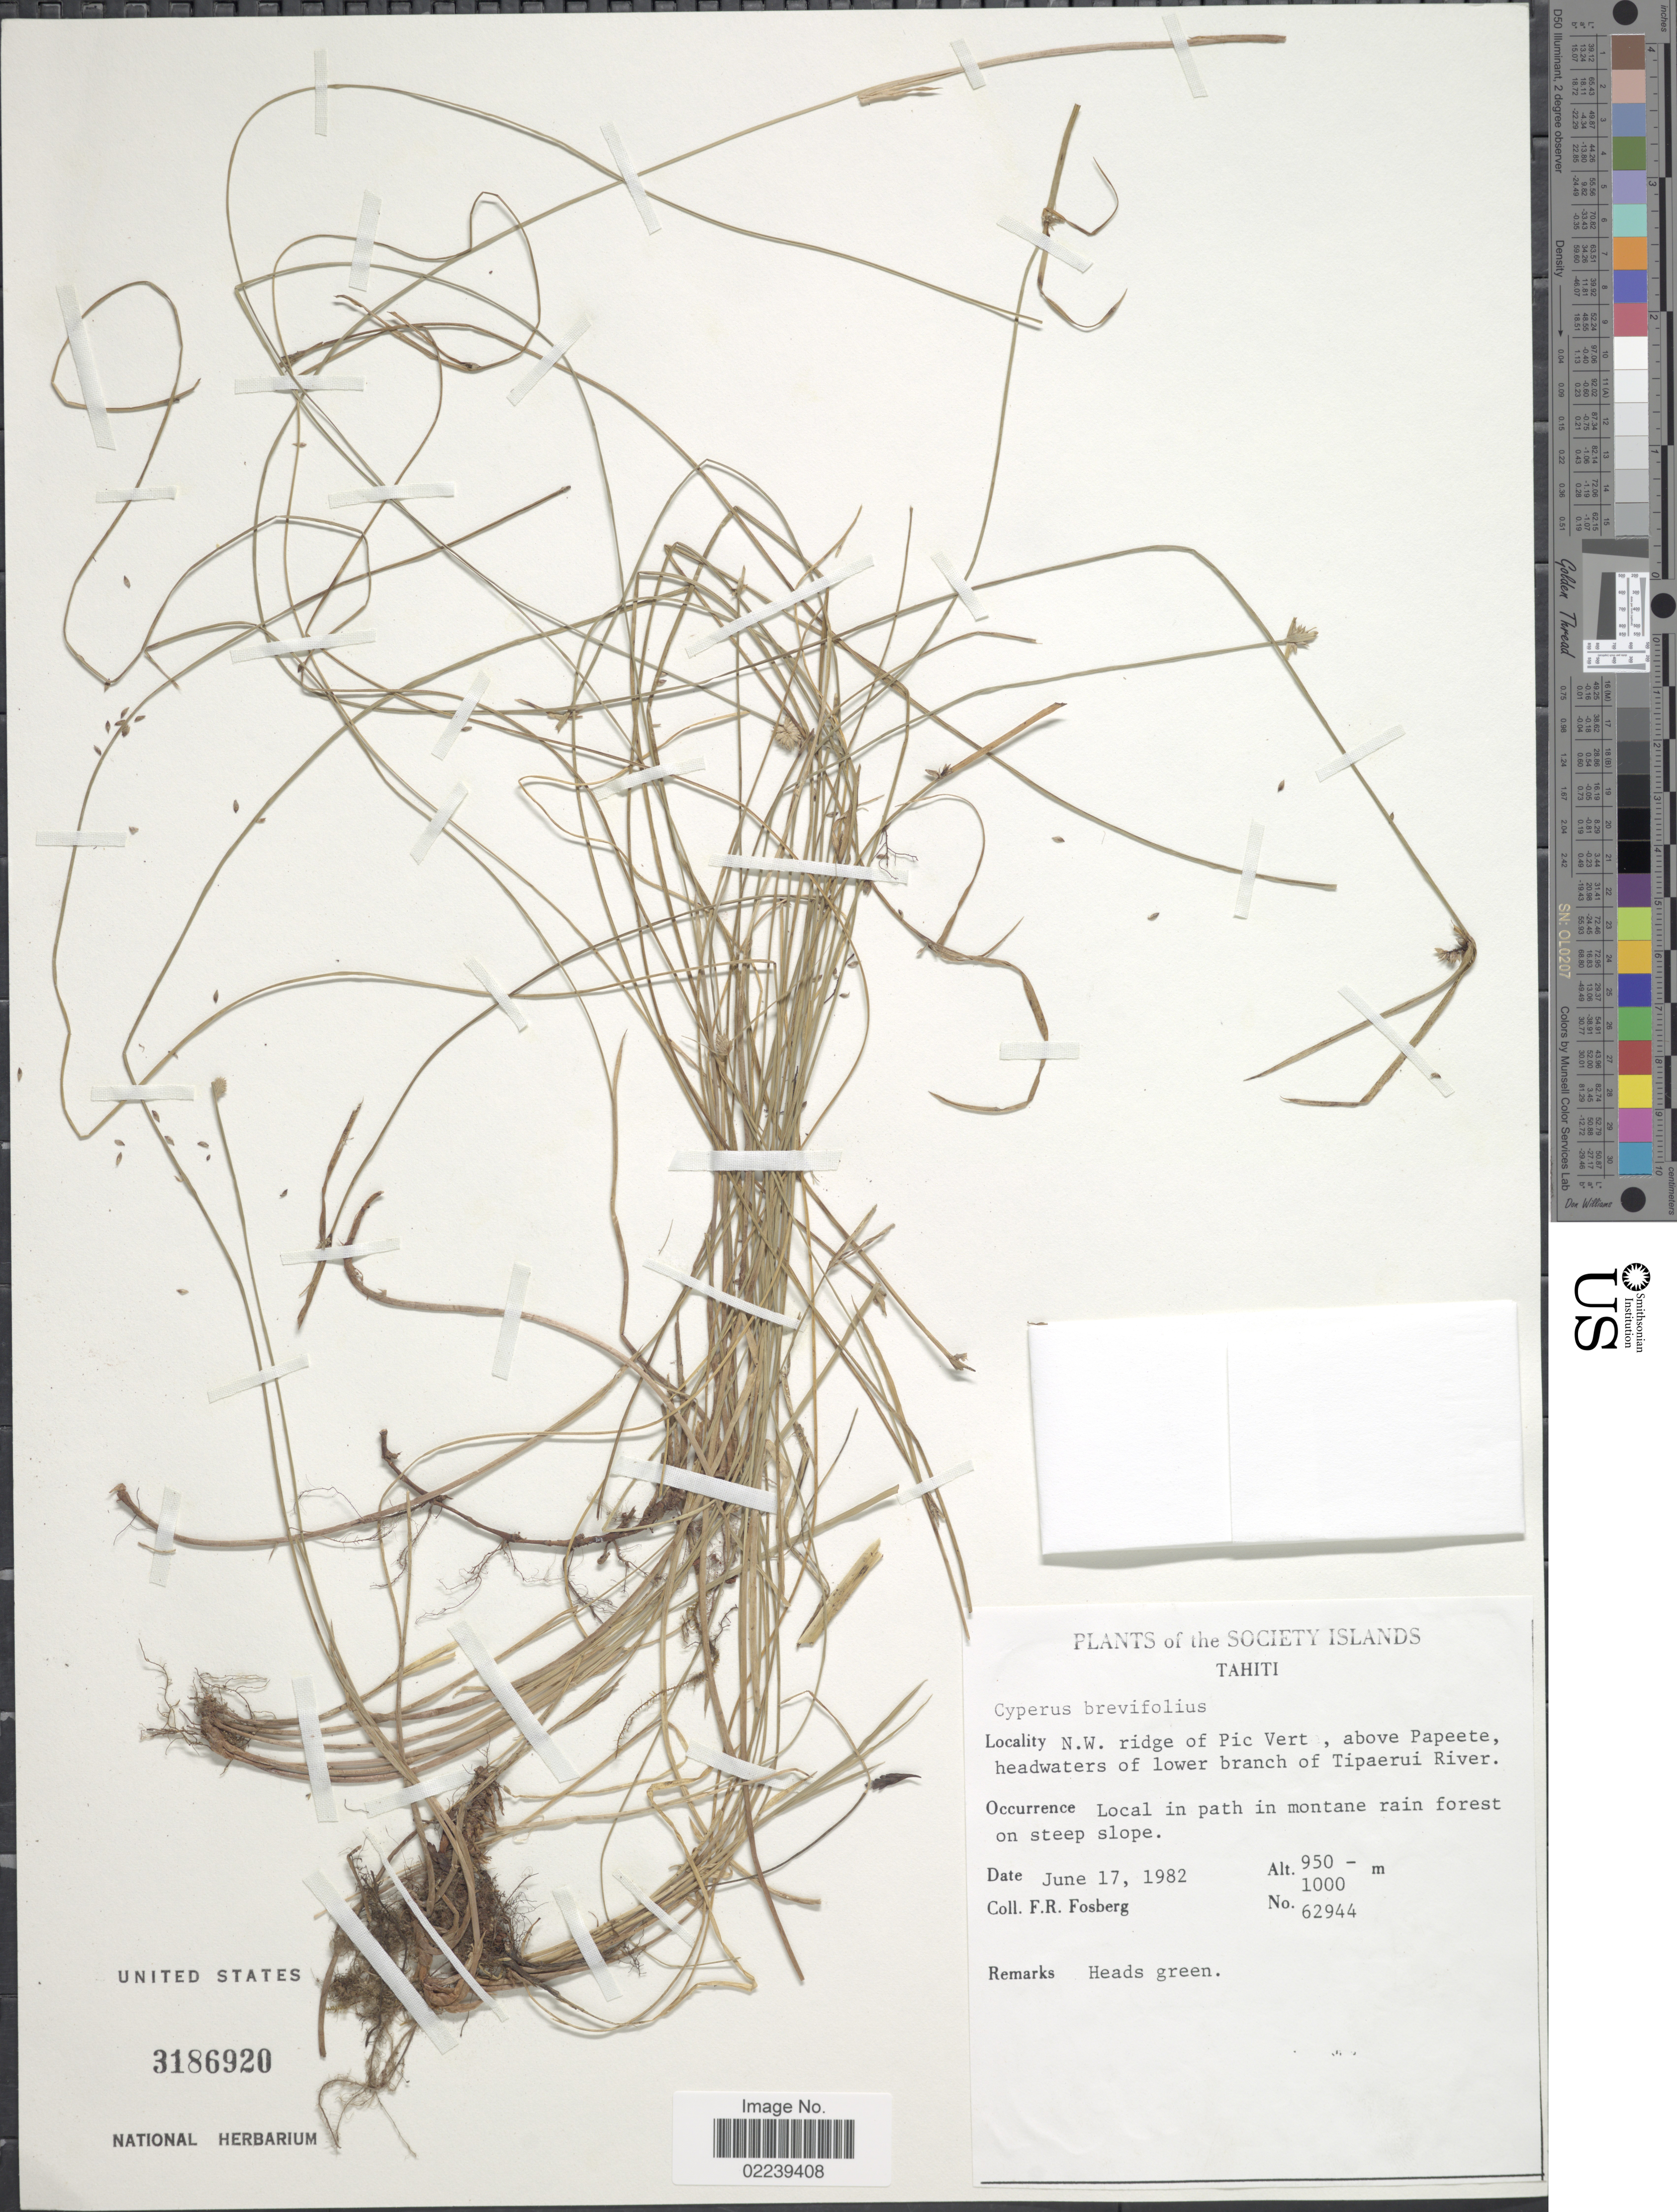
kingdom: Plantae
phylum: Tracheophyta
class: Liliopsida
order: Poales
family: Cyperaceae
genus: Cyperus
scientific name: Cyperus brevifolius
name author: (Rottb.) Hassk.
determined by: Strong, M. T., (US), Smithsonian Institution - National Museum of Natural History (UNITED STATES)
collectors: F. R. Fosberg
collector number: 62944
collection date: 1982-06-17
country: French Polynesia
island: Tahiti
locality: The Society Islands, Tahiti, N.W. ridge of Pic Vert, above Papeete, headwaters of lower branch of Tipaerui River. Local in path in montane rain forest on steep slope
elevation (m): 950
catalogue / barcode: US 3186920